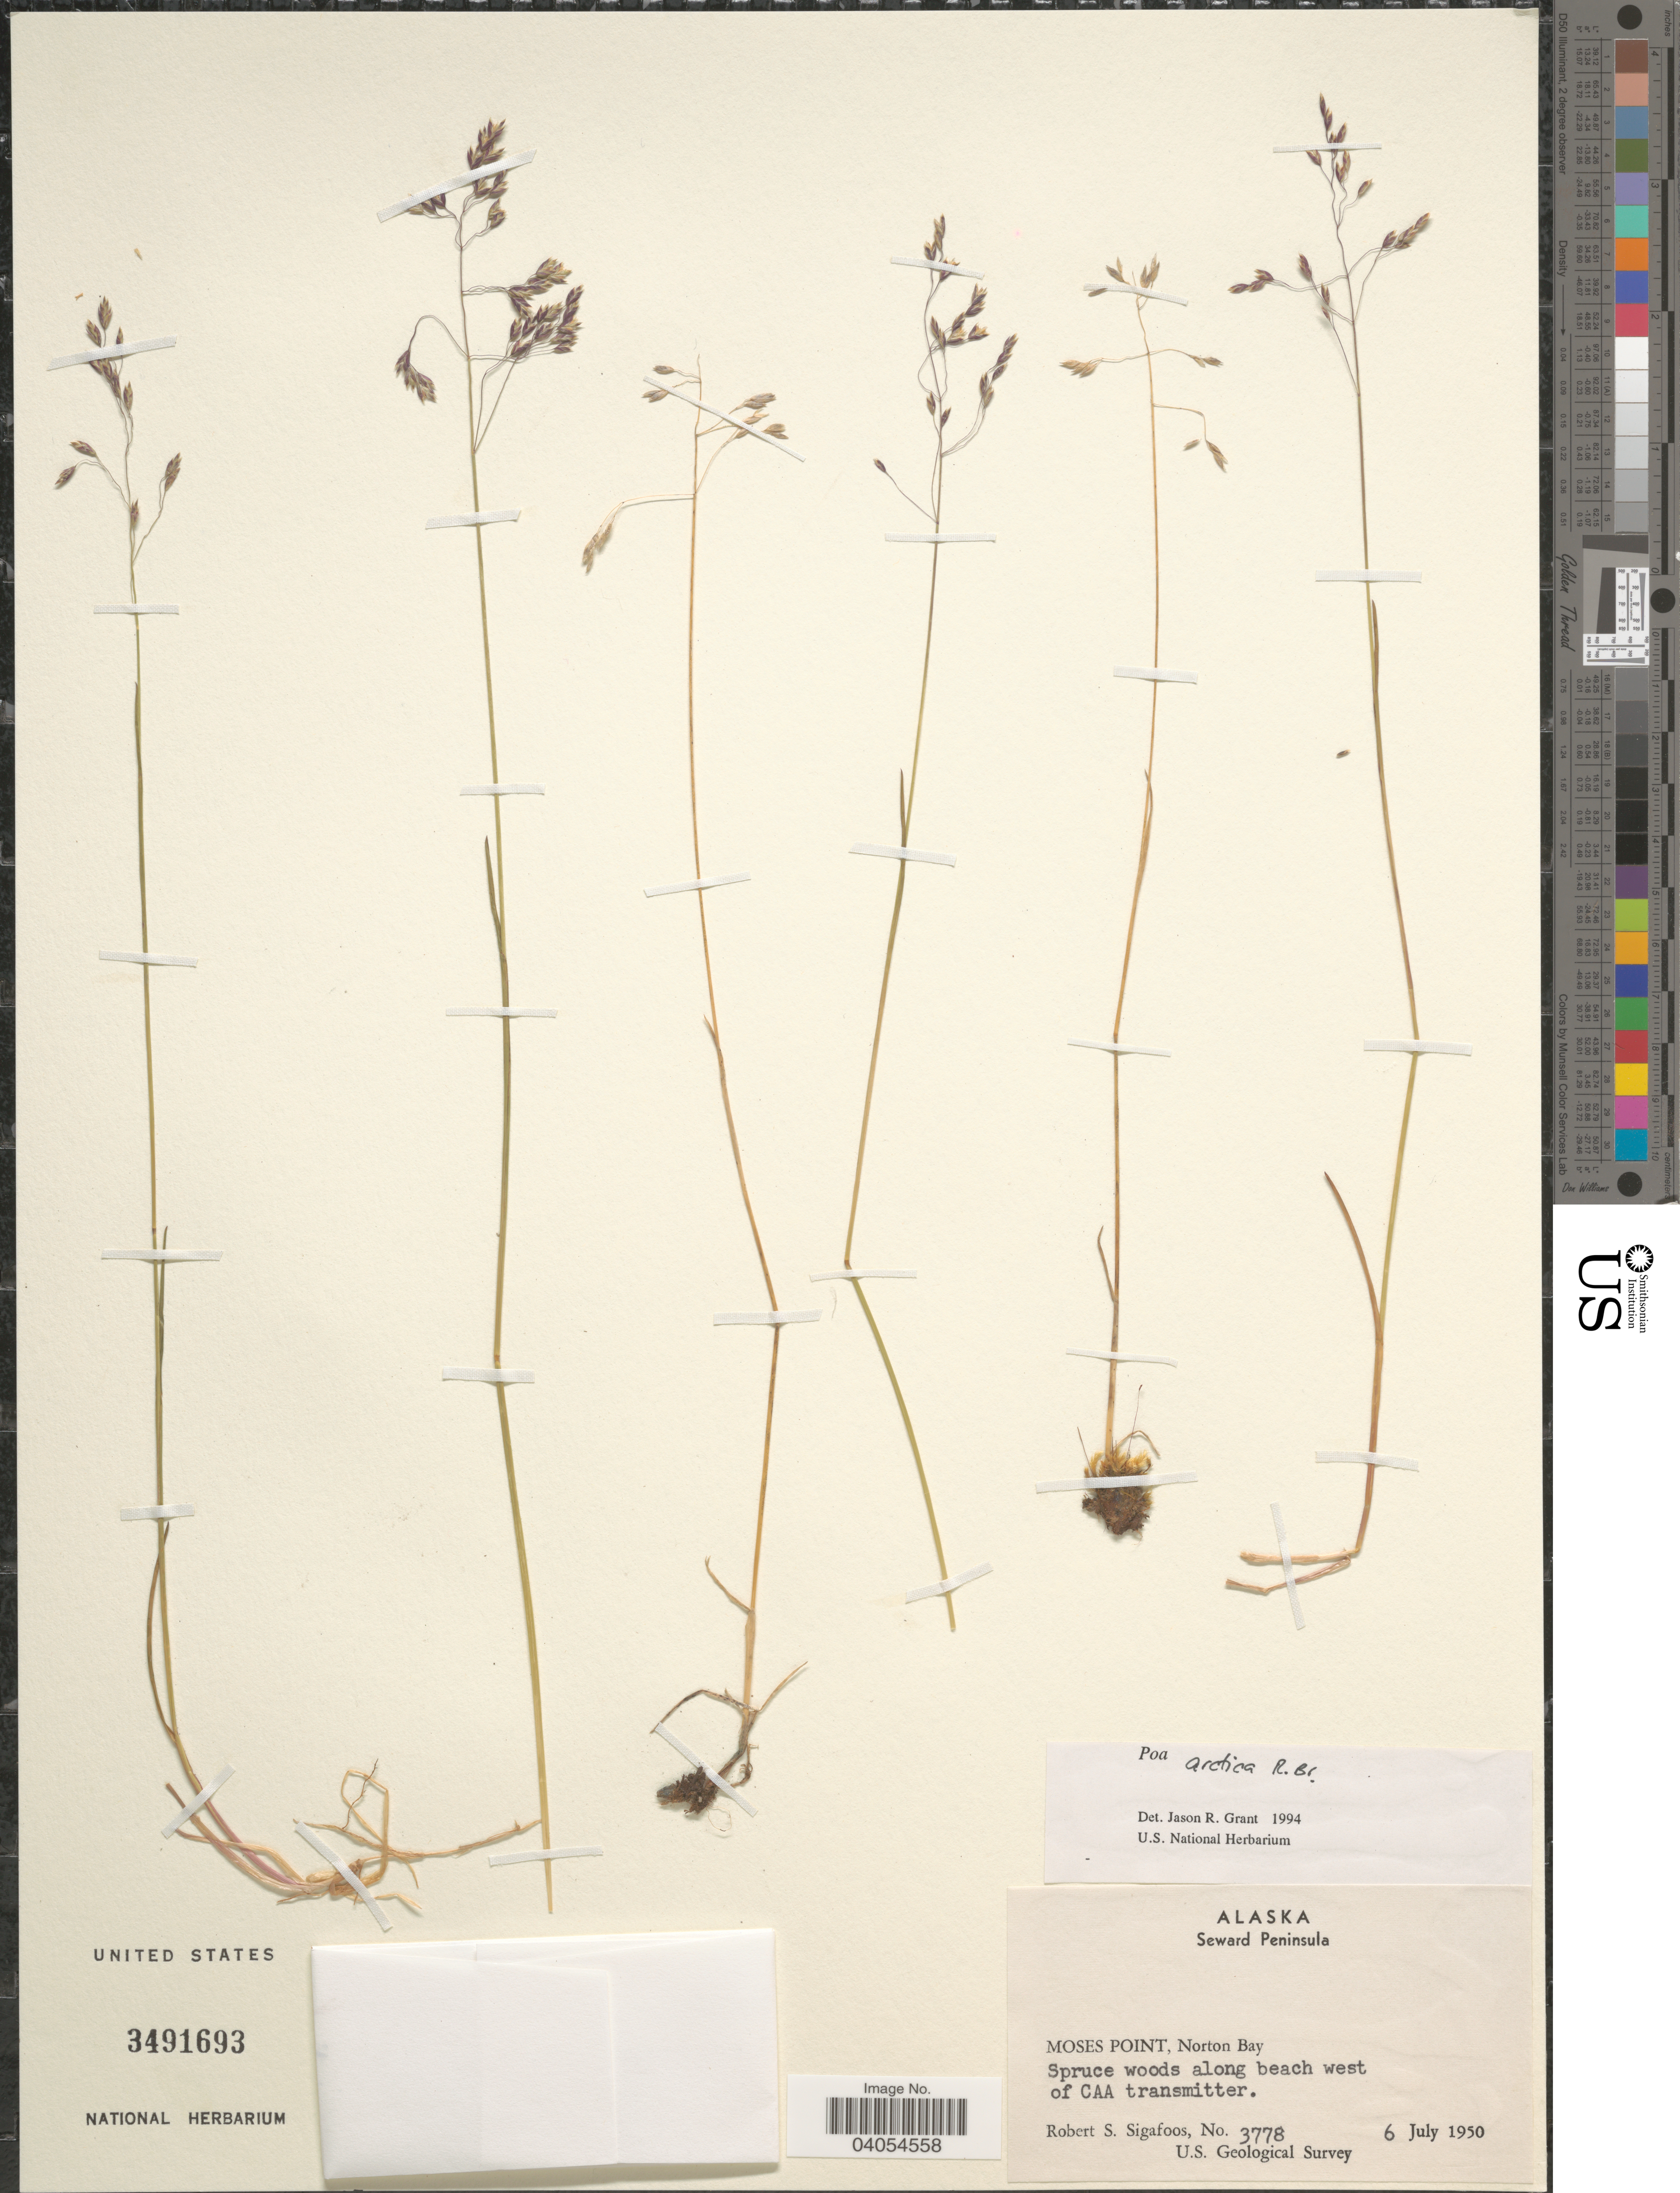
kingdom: Plantae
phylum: Tracheophyta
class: Liliopsida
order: Poales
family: Poaceae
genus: Poa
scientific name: Poa arctica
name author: R. Br.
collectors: R. Sigafoos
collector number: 3778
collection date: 1950-07-06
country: United States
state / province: Alaska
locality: Seward Peninsula. Moses Point, Norton Bay. Spruce woods along beach west of CAA transmitter.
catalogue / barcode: US 3491693